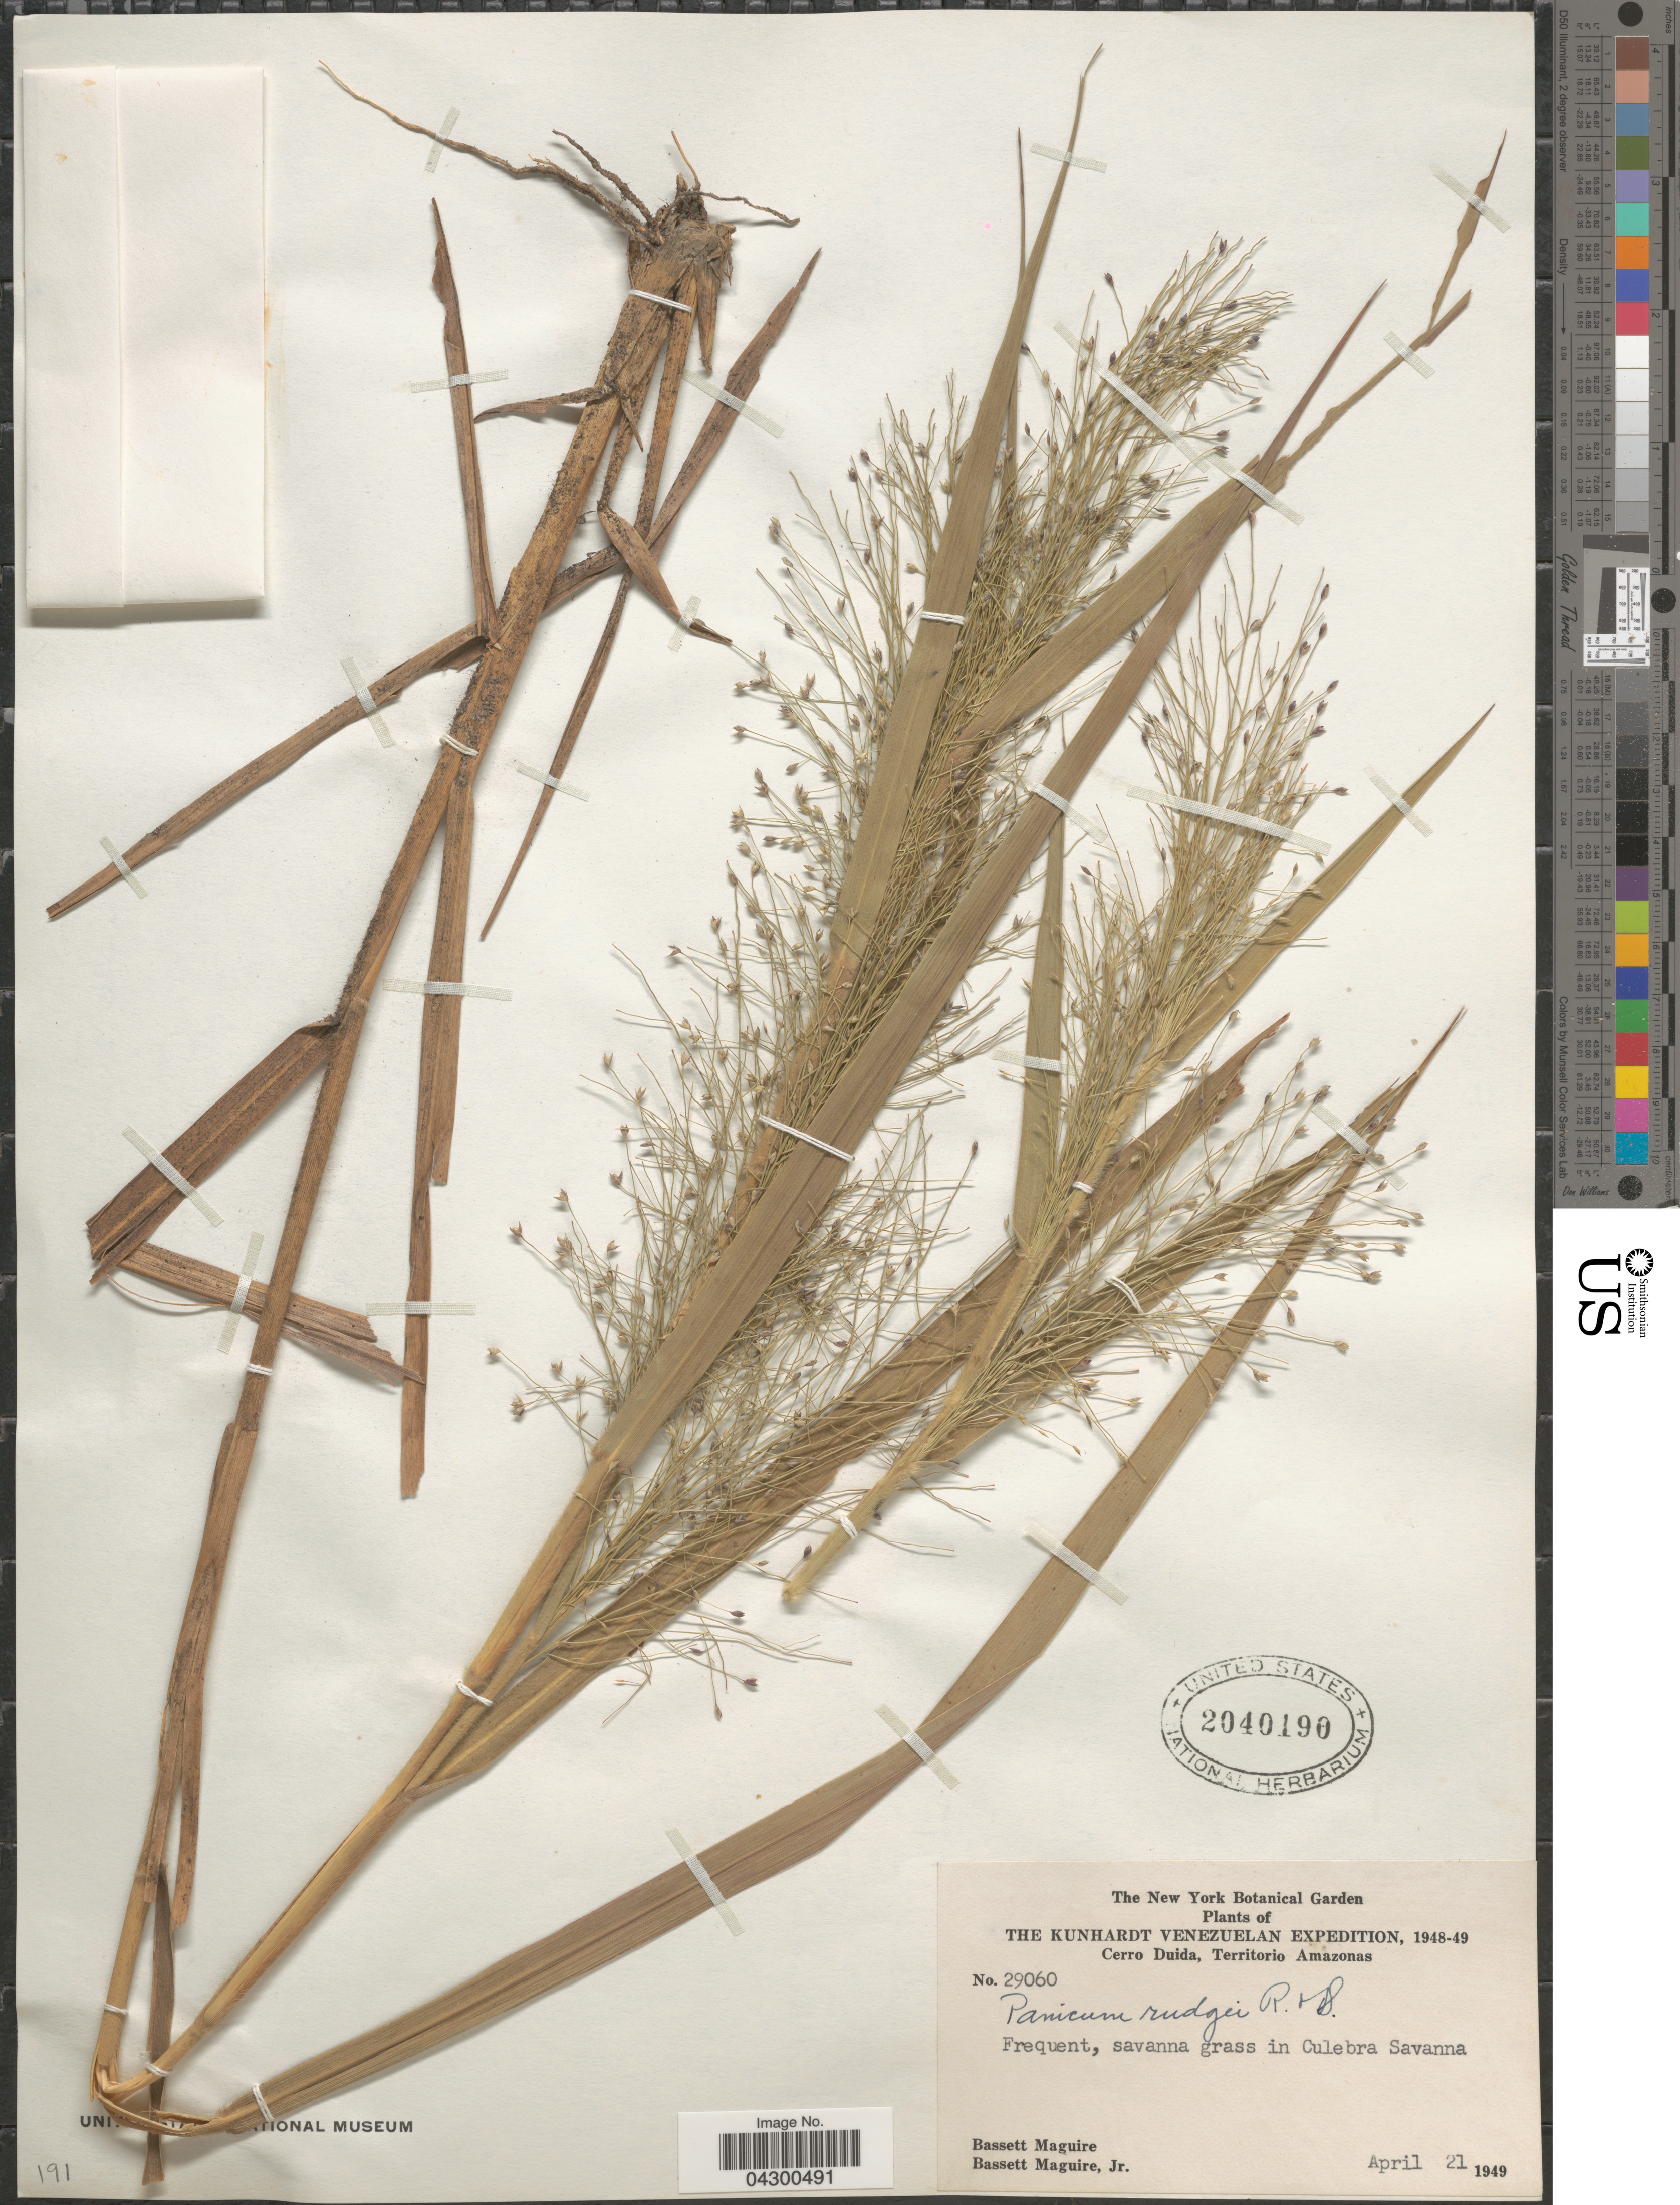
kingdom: Plantae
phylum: Tracheophyta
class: Liliopsida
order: Poales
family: Poaceae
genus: Panicum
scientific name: Panicum rudgei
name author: Roem. & Schult.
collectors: B. Maguire & B. Maguire Jr.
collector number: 29060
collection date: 1949-04-21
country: Venezuela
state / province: Amazonas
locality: The Kunhardt Venezuelan Expedition, 1948-49. Cerro Duida, Territorio Amazonas. Frequent, savanna grass in Culebra Savanna.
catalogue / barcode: US 2040190